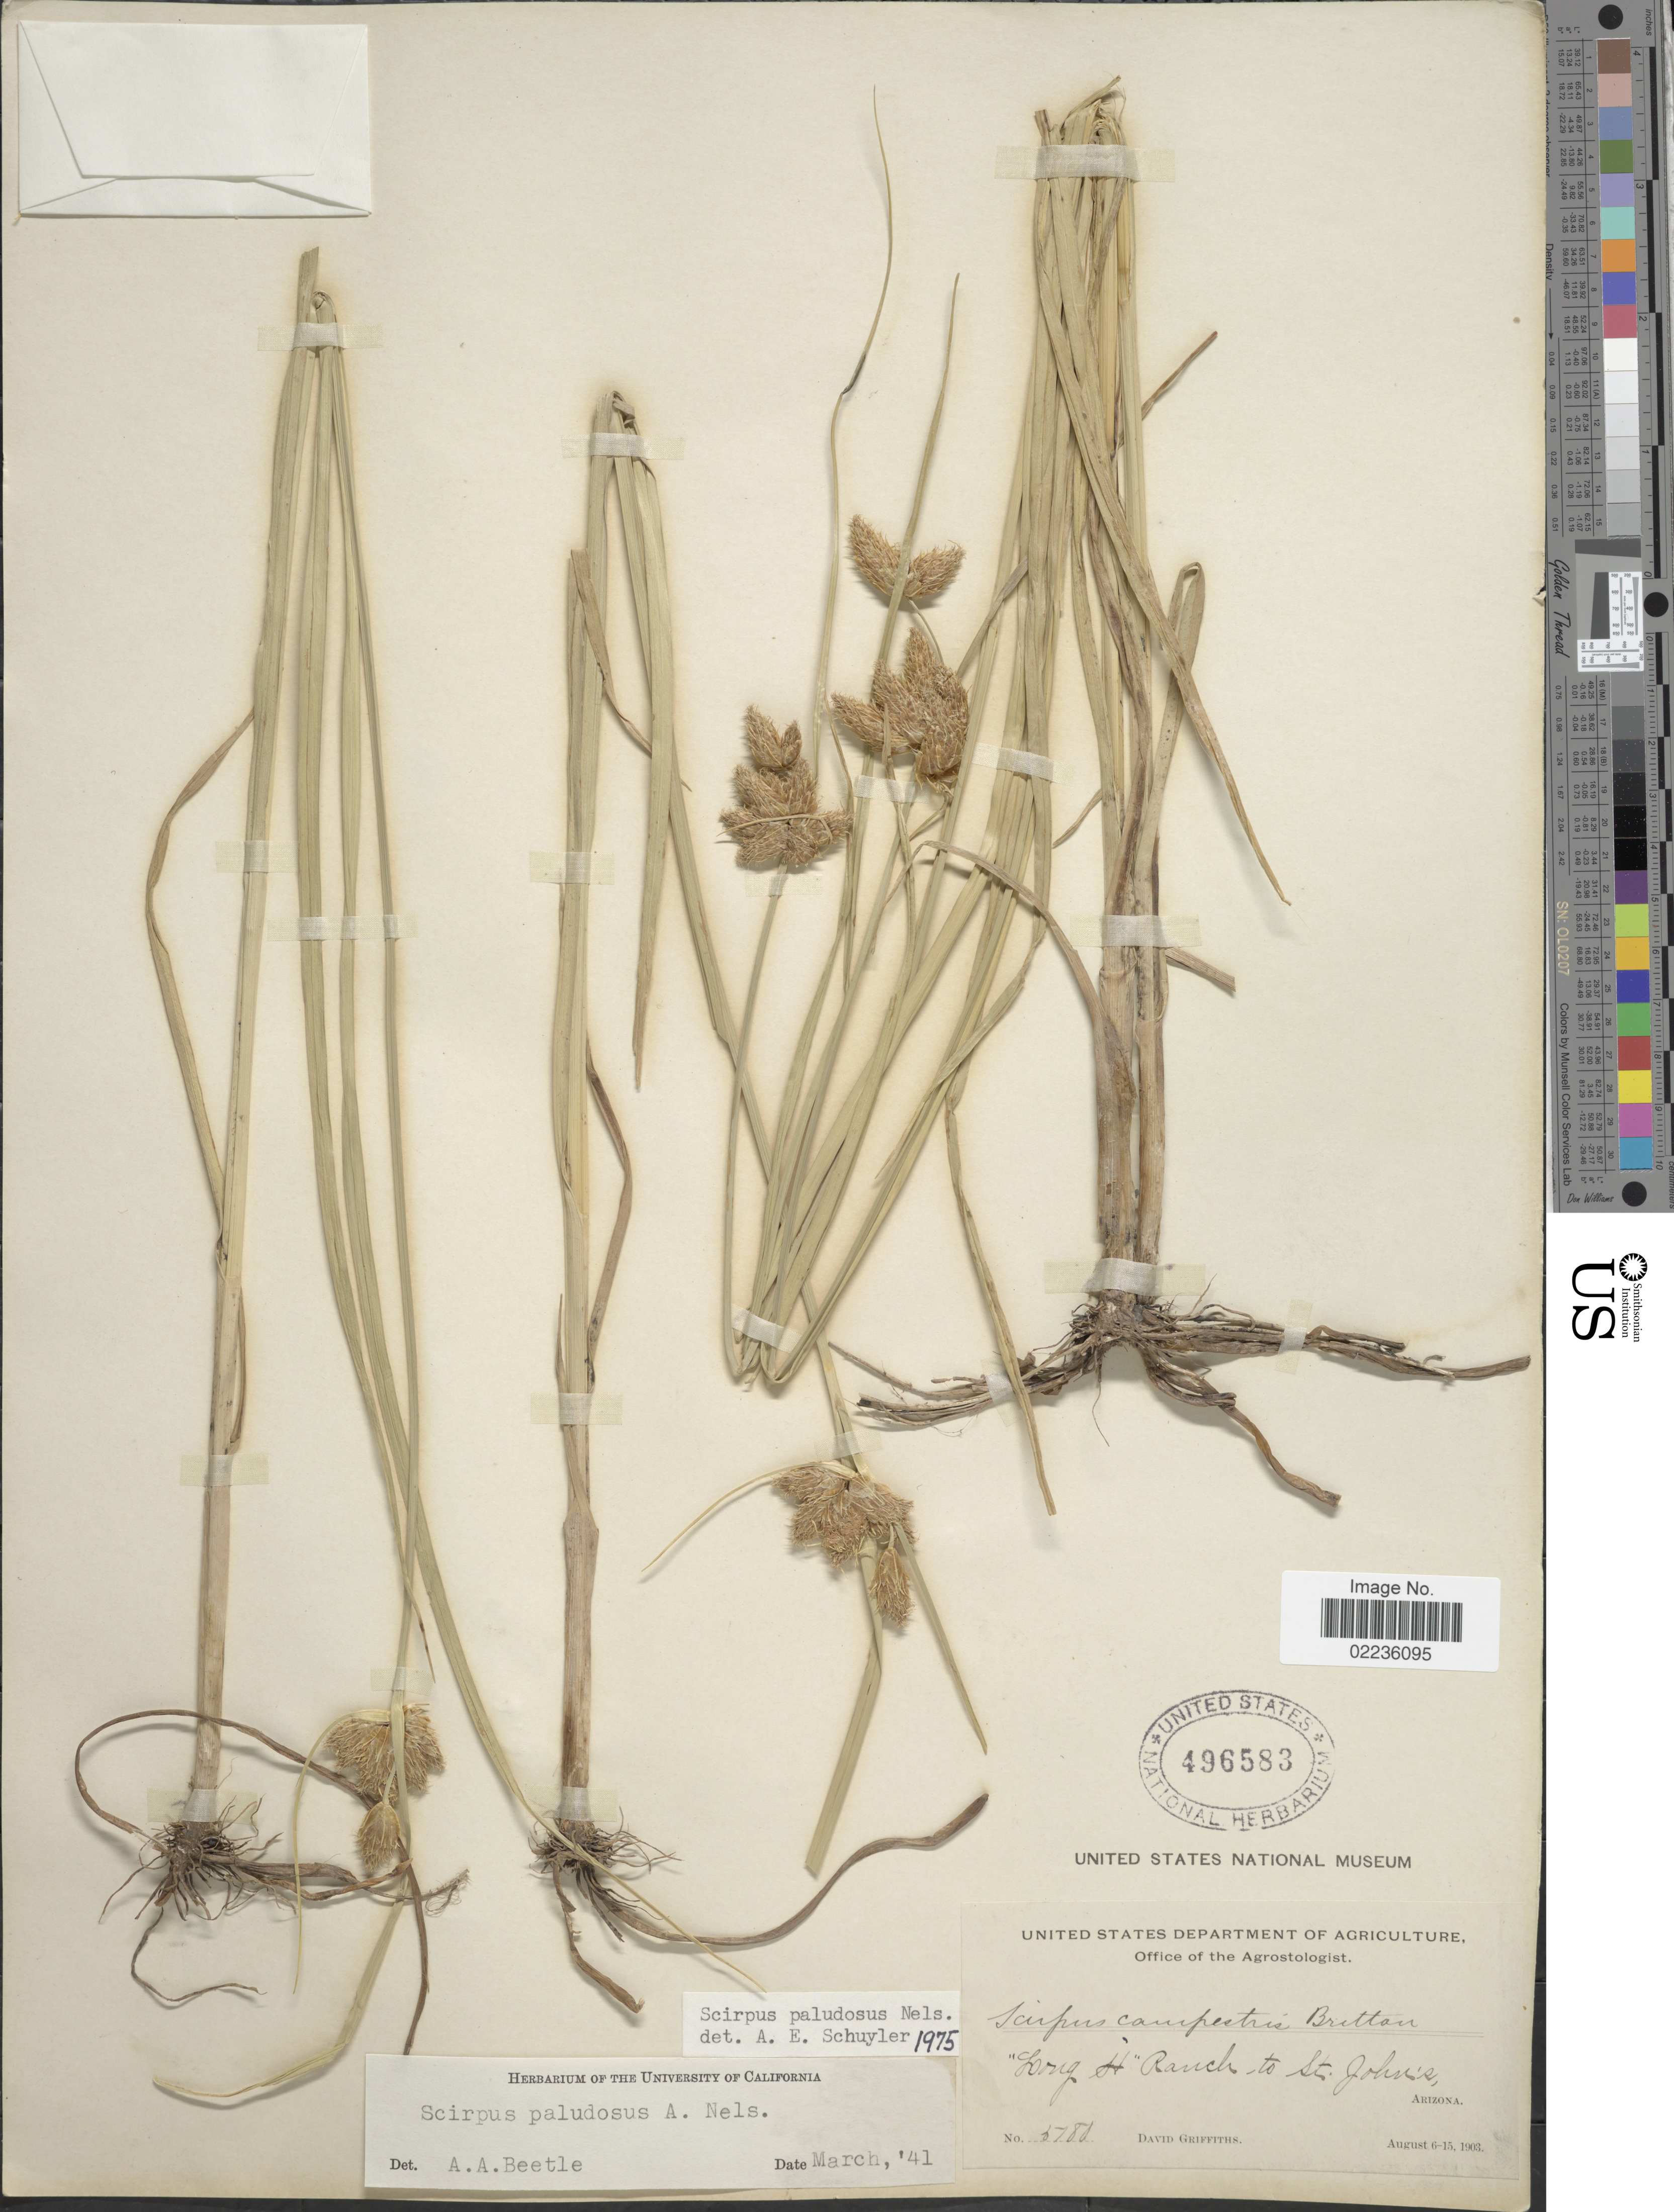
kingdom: Plantae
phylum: Tracheophyta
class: Liliopsida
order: Poales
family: Cyperaceae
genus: Bolboschoenus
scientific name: Bolboschoenus maritimus subsp. paludosus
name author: (A. Nelson) T. Koyama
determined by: Strong, M. T., (US), Smithsonian Institution - National Museum of Natural History (UNITED STATES)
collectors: D. Griffiths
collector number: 5180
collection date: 1903-08-06/1903-08-15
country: United States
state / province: Arizona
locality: "Long H" Ranch to St. John's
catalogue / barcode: US 496583